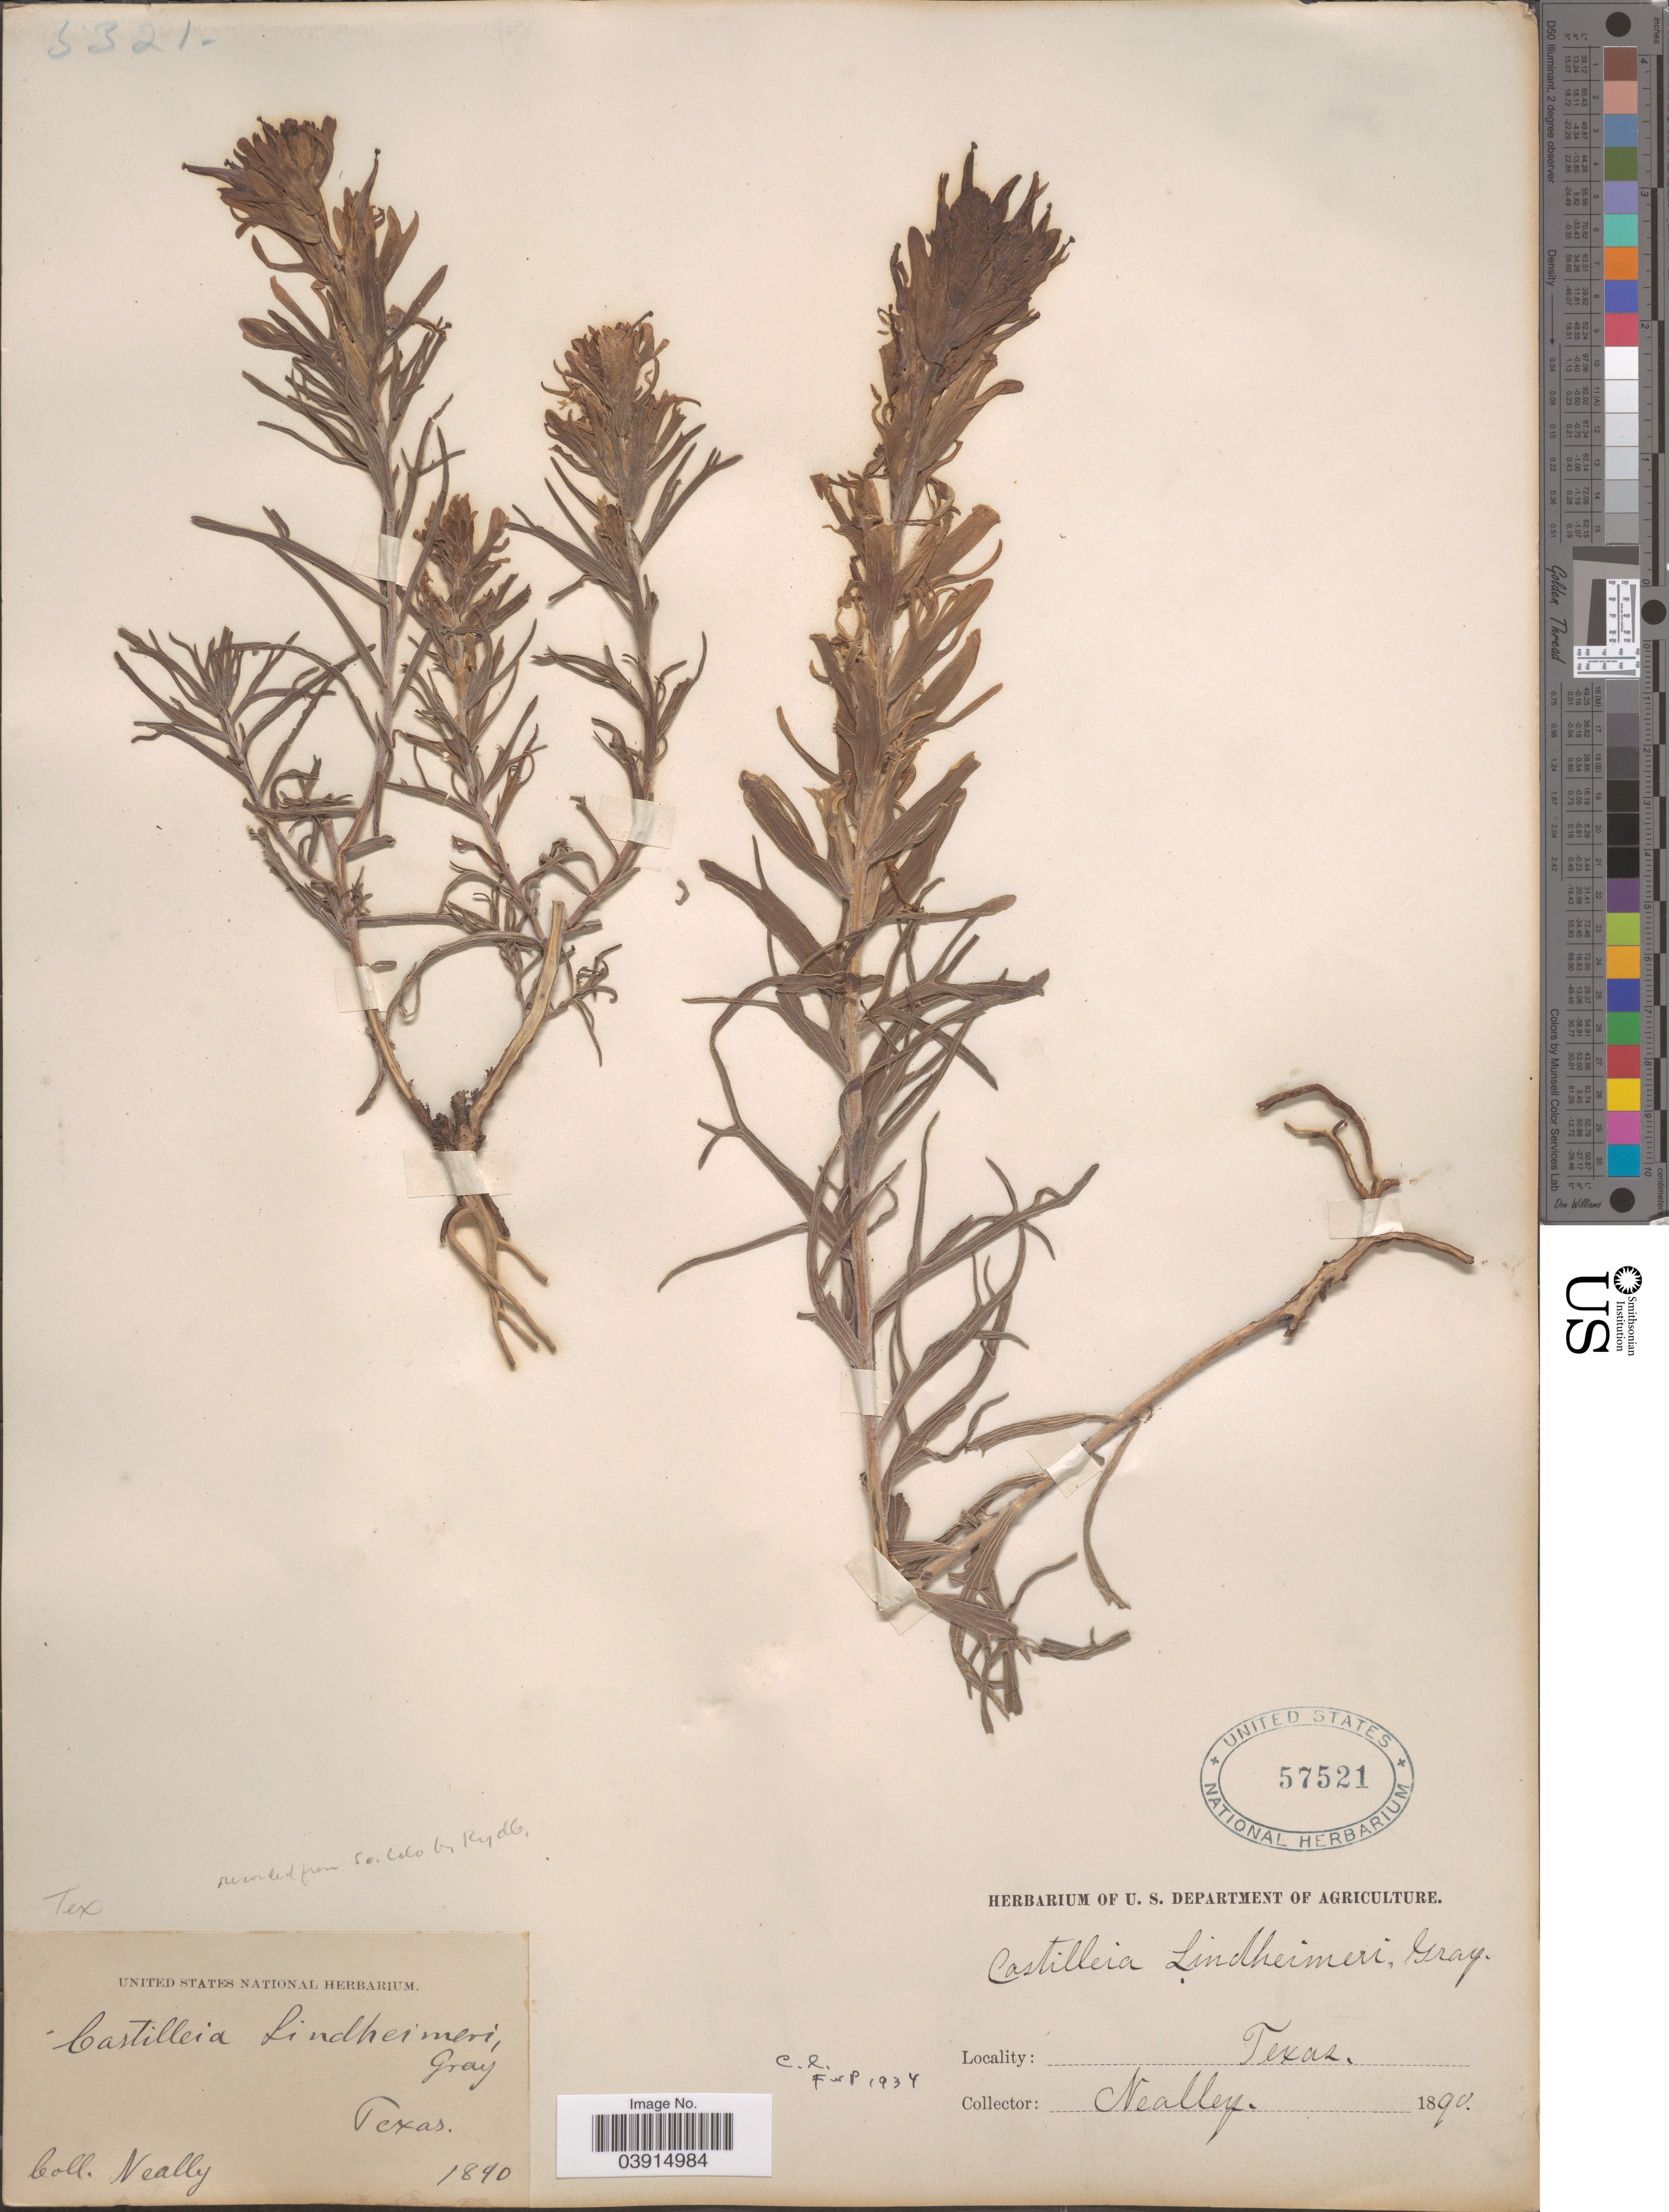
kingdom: Plantae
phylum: Tracheophyta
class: Magnoliopsida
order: Lamiales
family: Orobanchaceae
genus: Castilleja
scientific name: Castilleja sp.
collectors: Nealley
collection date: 1890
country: United States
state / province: Texas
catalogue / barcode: US 57521